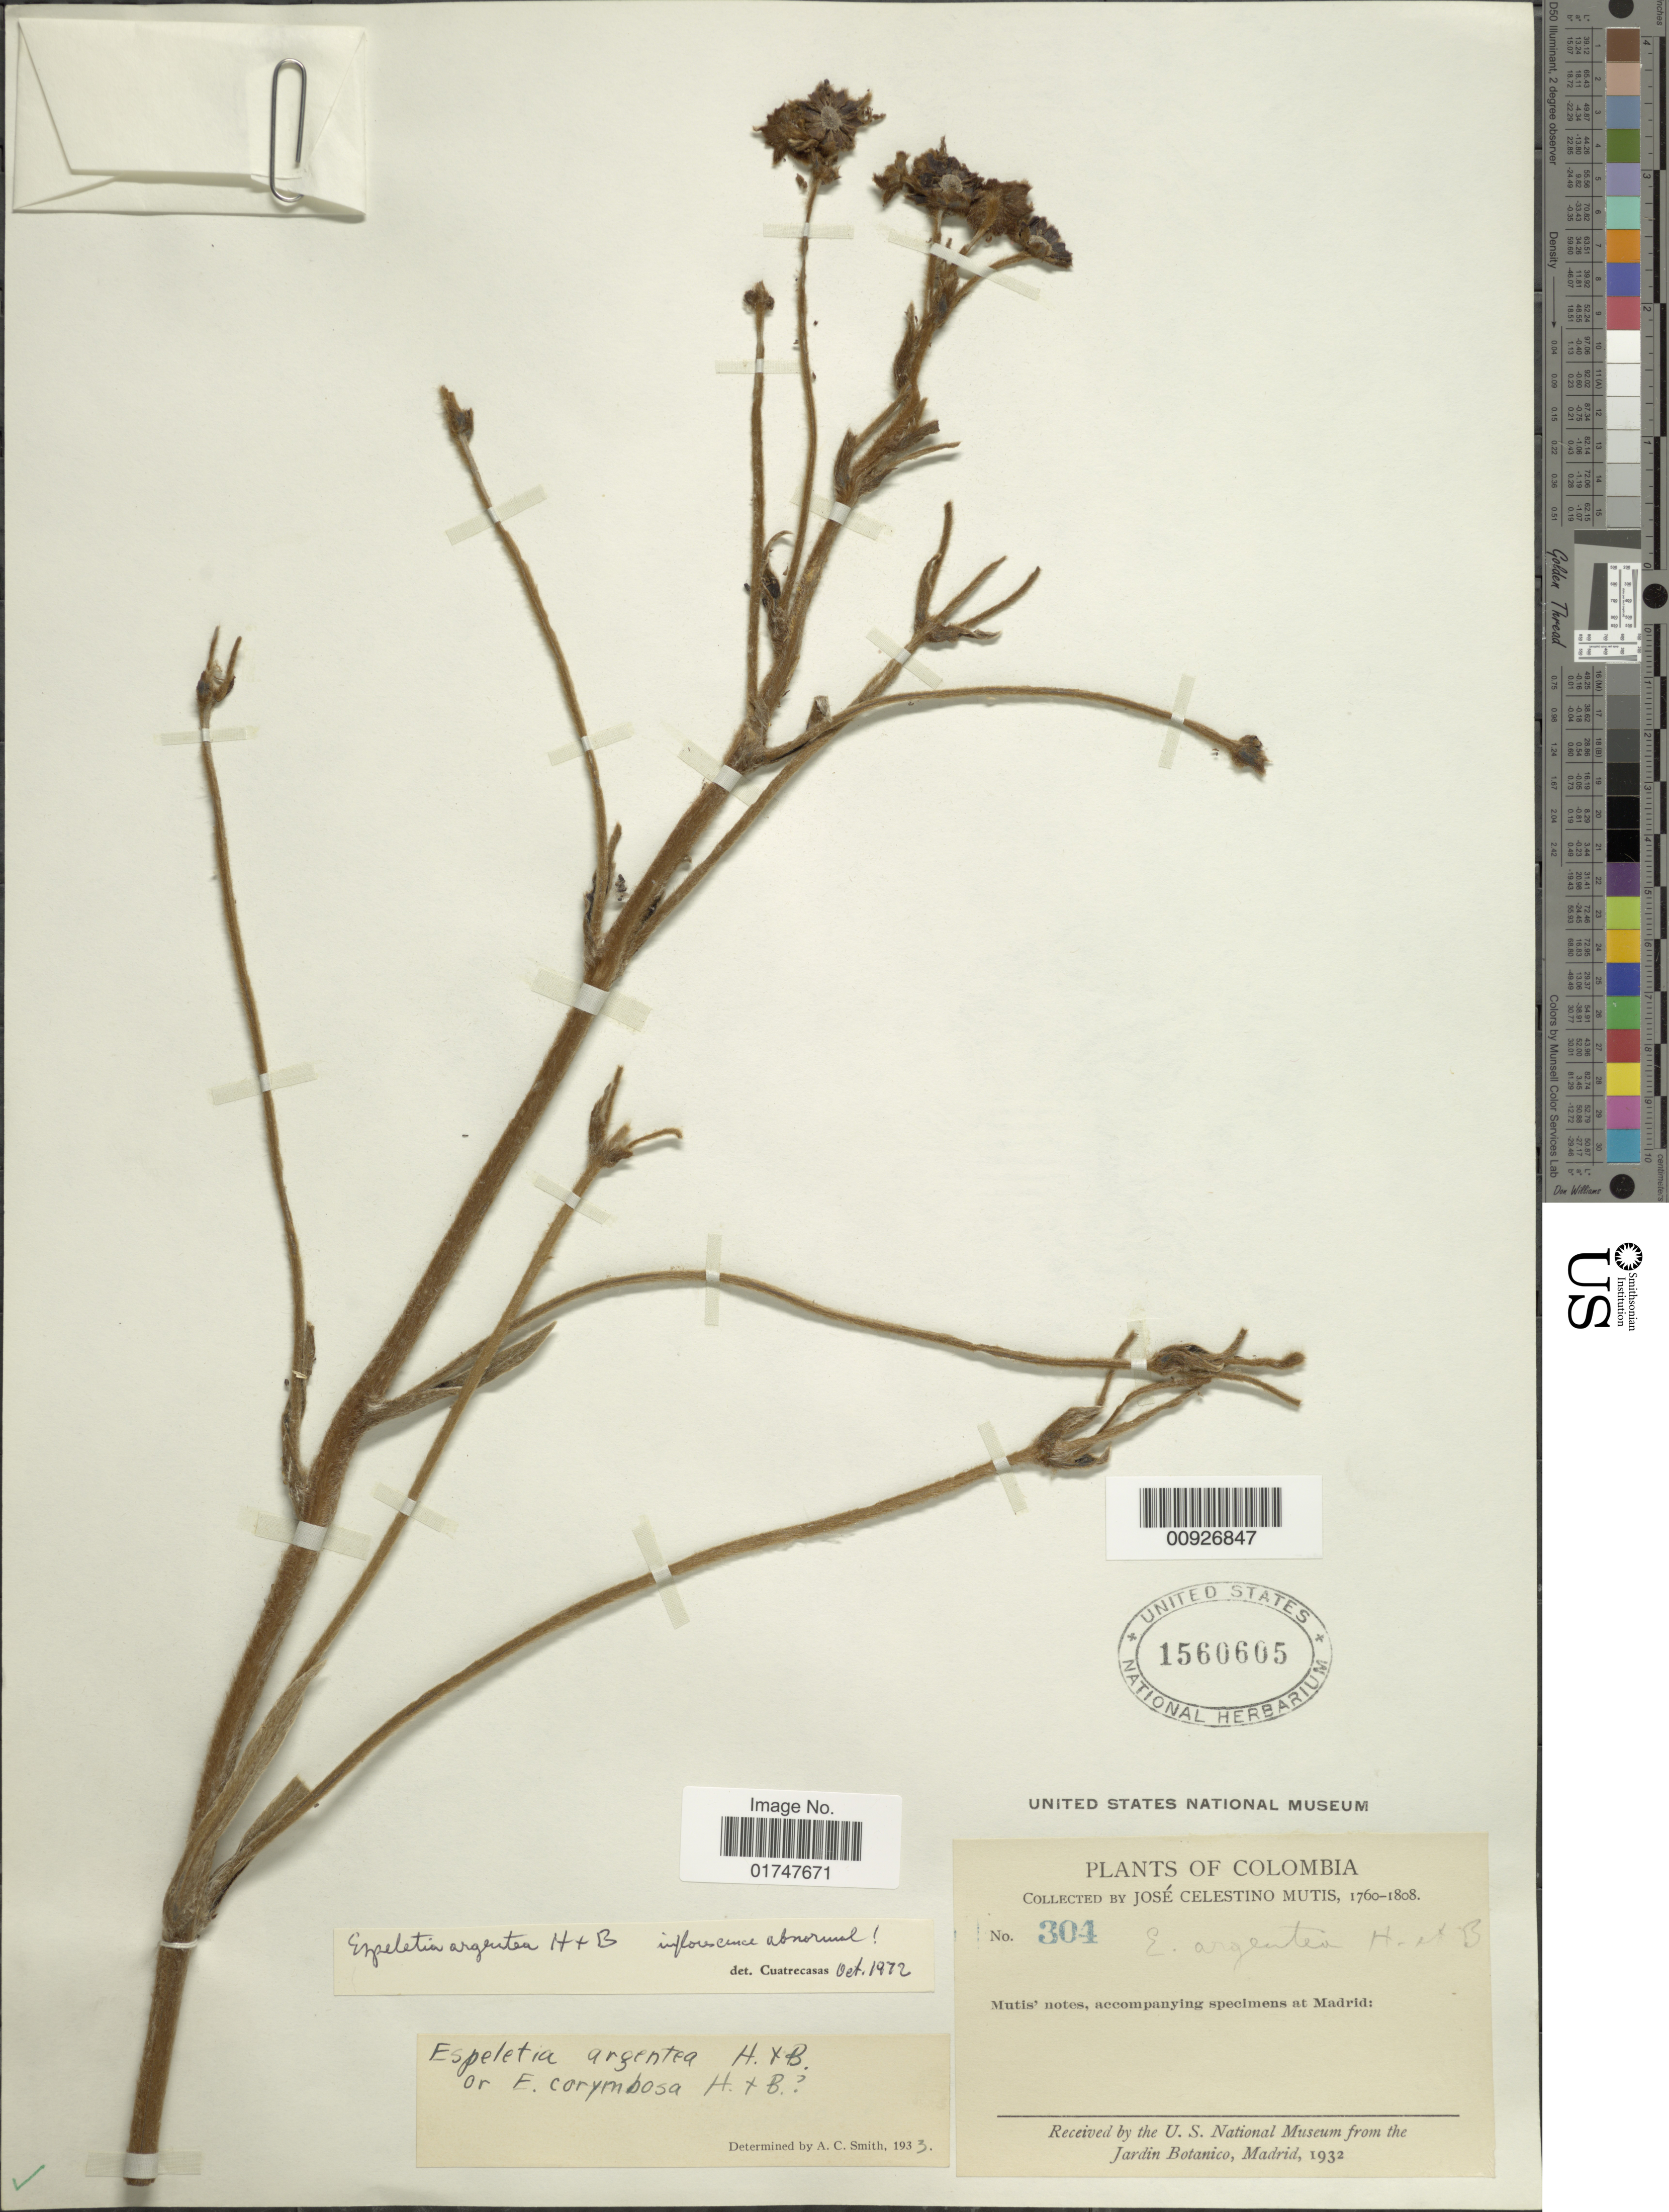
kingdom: Plantae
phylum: Tracheophyta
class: Magnoliopsida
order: Asterales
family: Asteraceae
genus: Espeletia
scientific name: Espeletia argentea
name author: Humb. & Bonpl.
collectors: J. C. B. Mutis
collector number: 304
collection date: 1760-01-01/1808-12-31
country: Colombia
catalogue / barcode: US 1560605